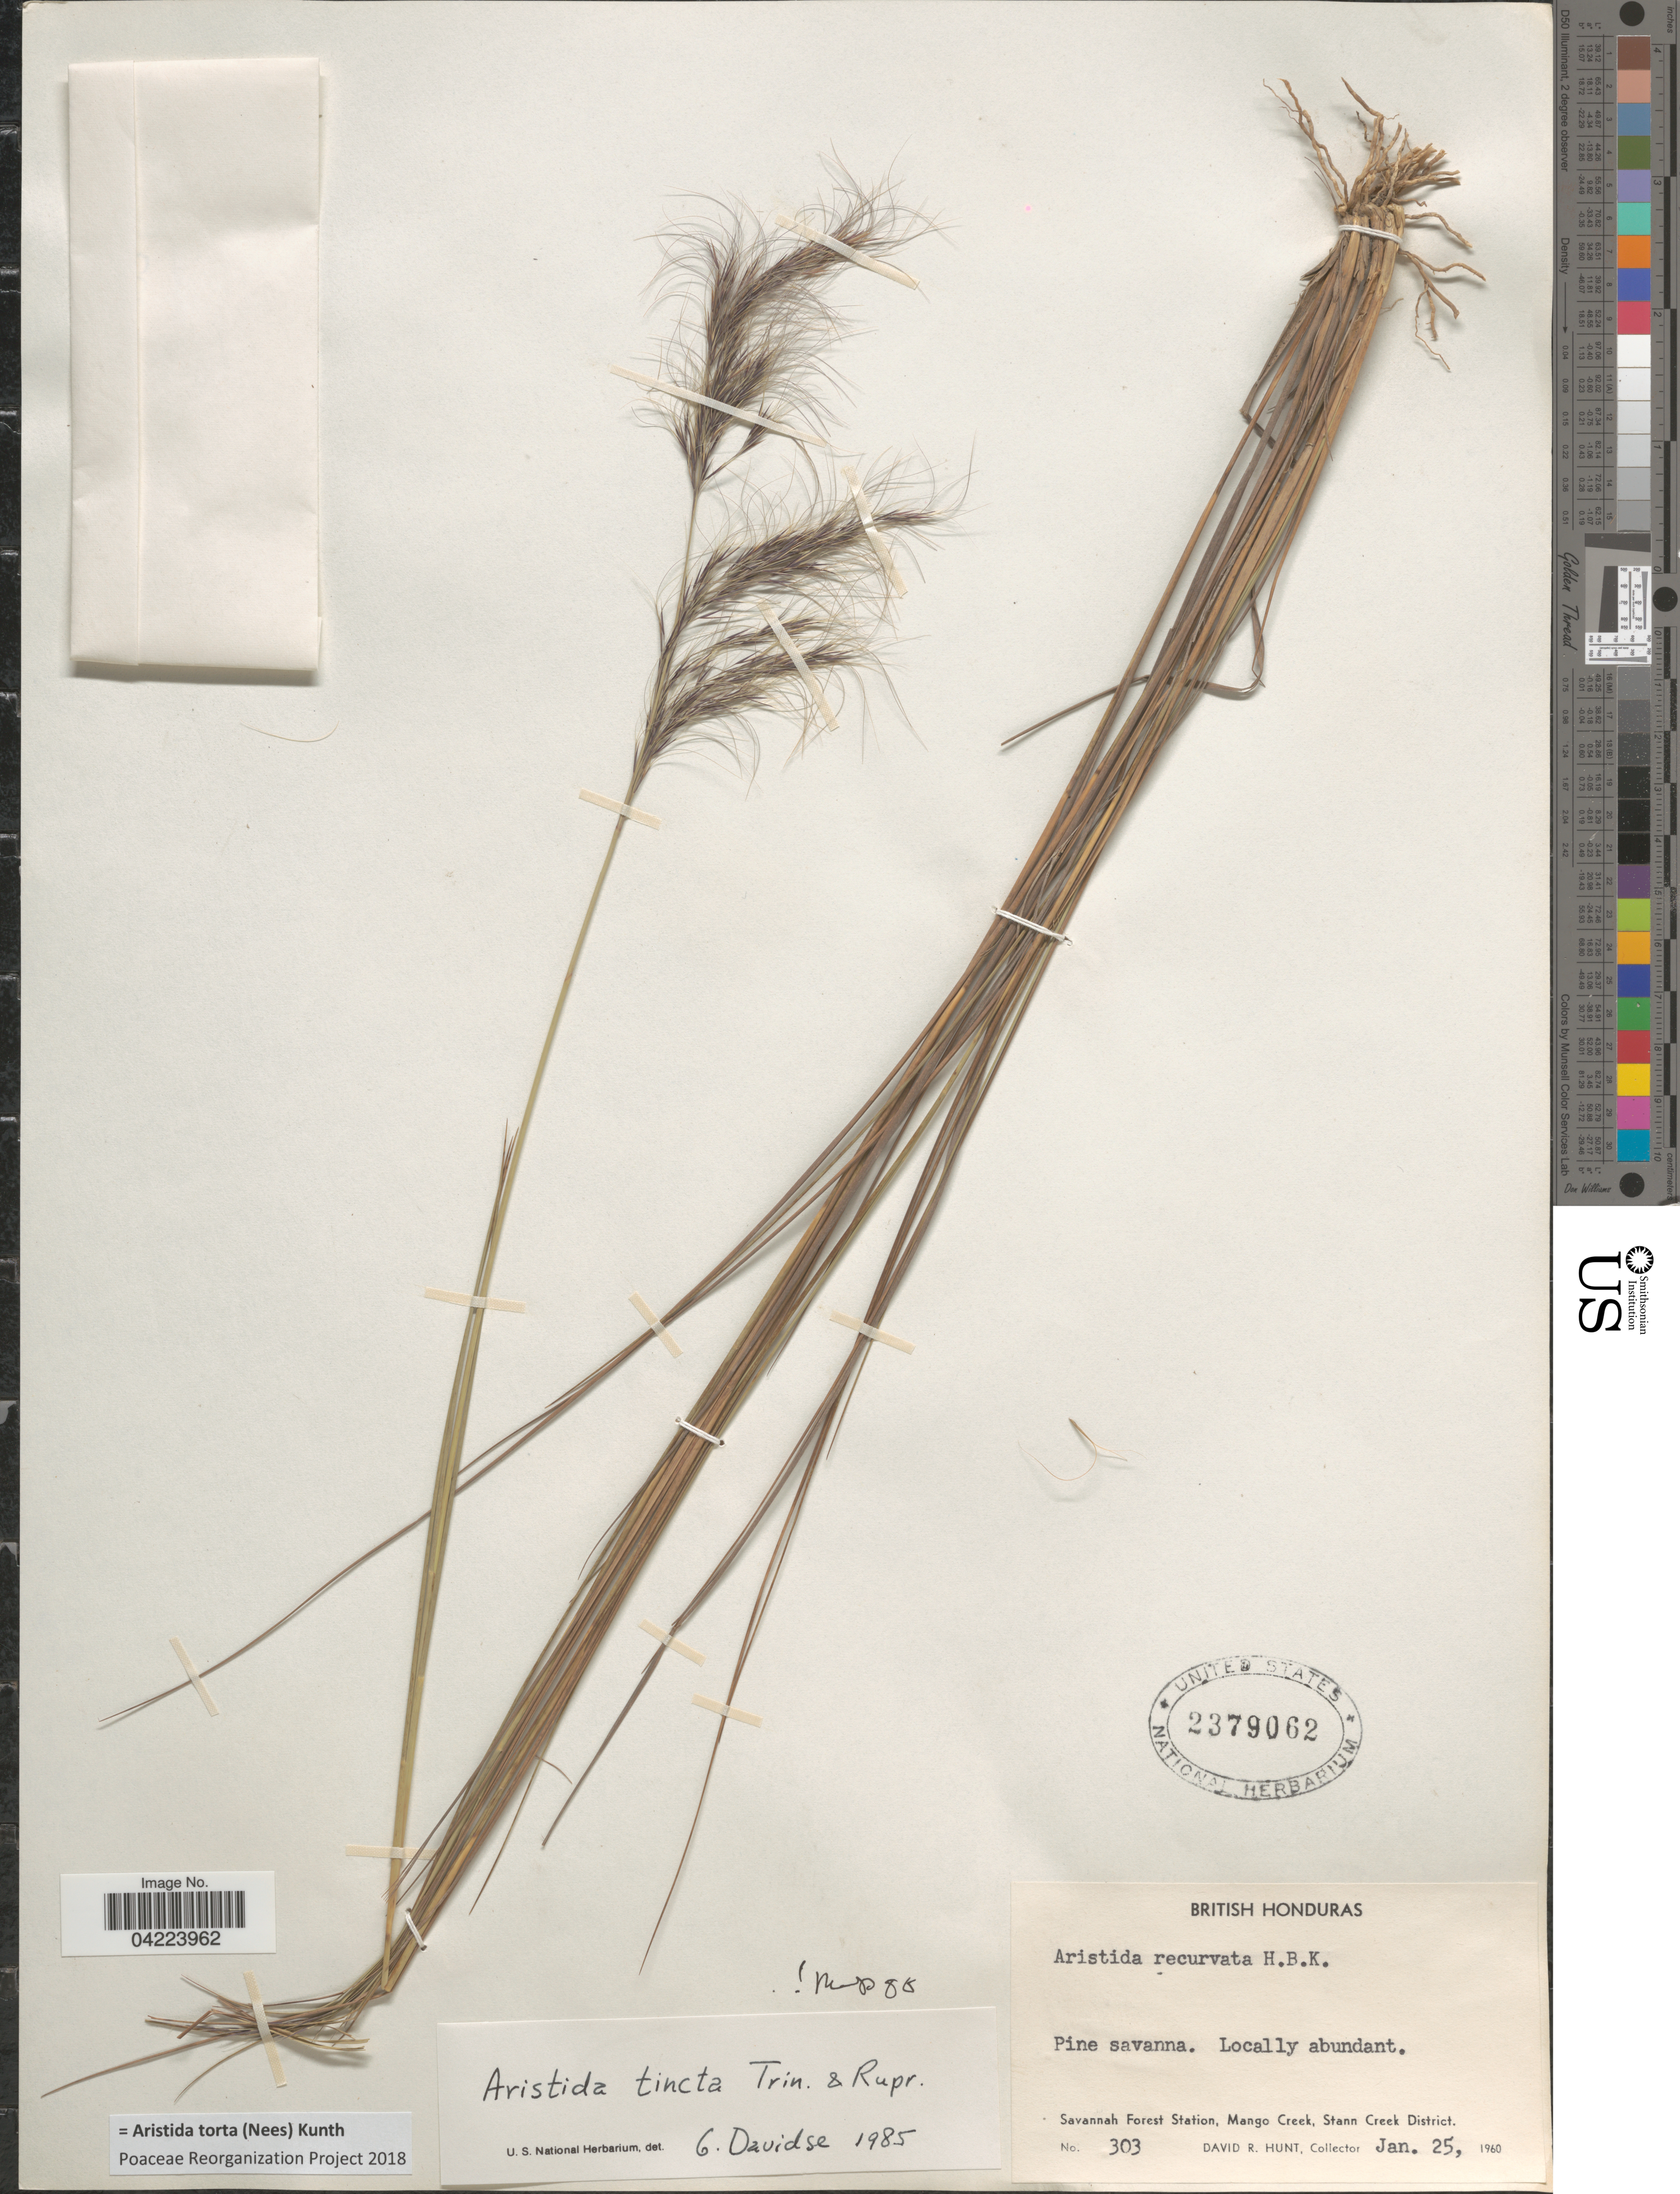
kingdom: Plantae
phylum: Tracheophyta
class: Liliopsida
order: Poales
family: Poaceae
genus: Aristida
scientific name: Aristida torta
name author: (Nees) Kunth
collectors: D. R. Hunt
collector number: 303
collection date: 1960-01-25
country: Belize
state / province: Stann Creek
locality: British Honduras. Pine savanna. Savannah Forest Station, Mango Creek, Stann Creek District.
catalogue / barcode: US 2379062